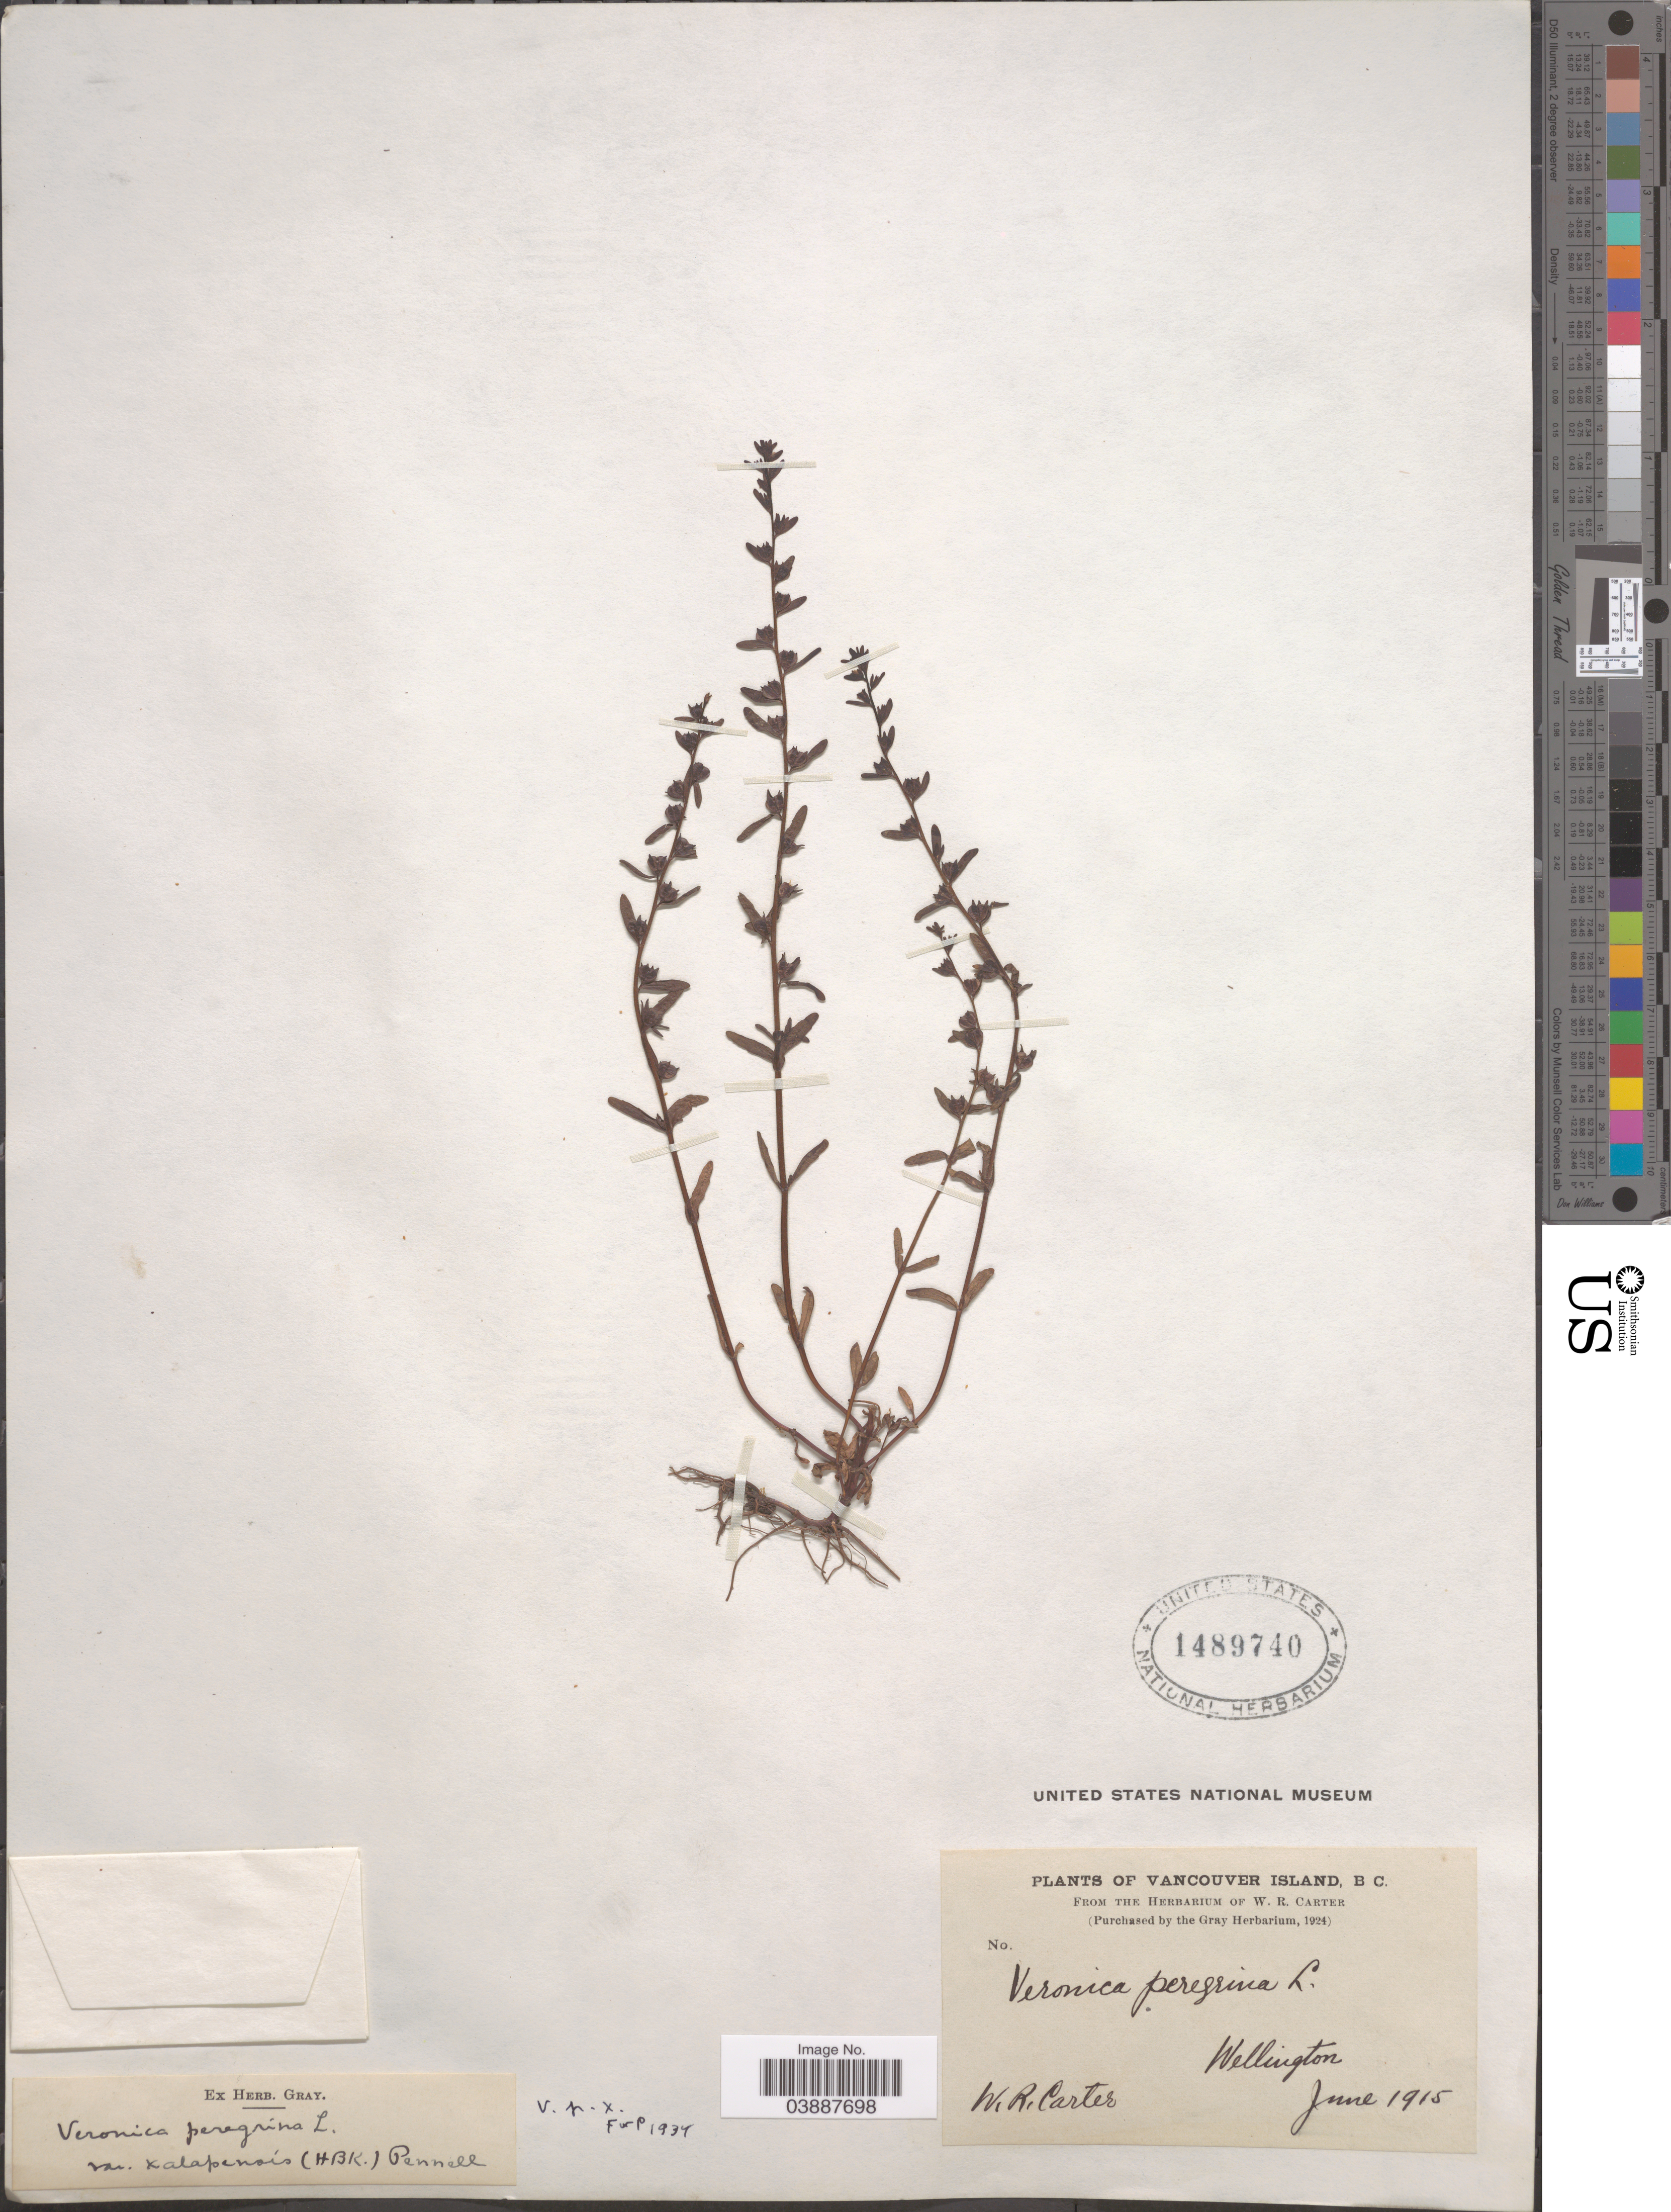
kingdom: Plantae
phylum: Tracheophyta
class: Magnoliopsida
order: Lamiales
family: Plantaginaceae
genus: Veronica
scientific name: Veronica peregrina var. xalapensis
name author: Kunth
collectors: W. R. Carter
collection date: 1915-06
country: Canada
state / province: British Columbia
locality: Vancouver Island. Wellington.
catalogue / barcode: US 1489740